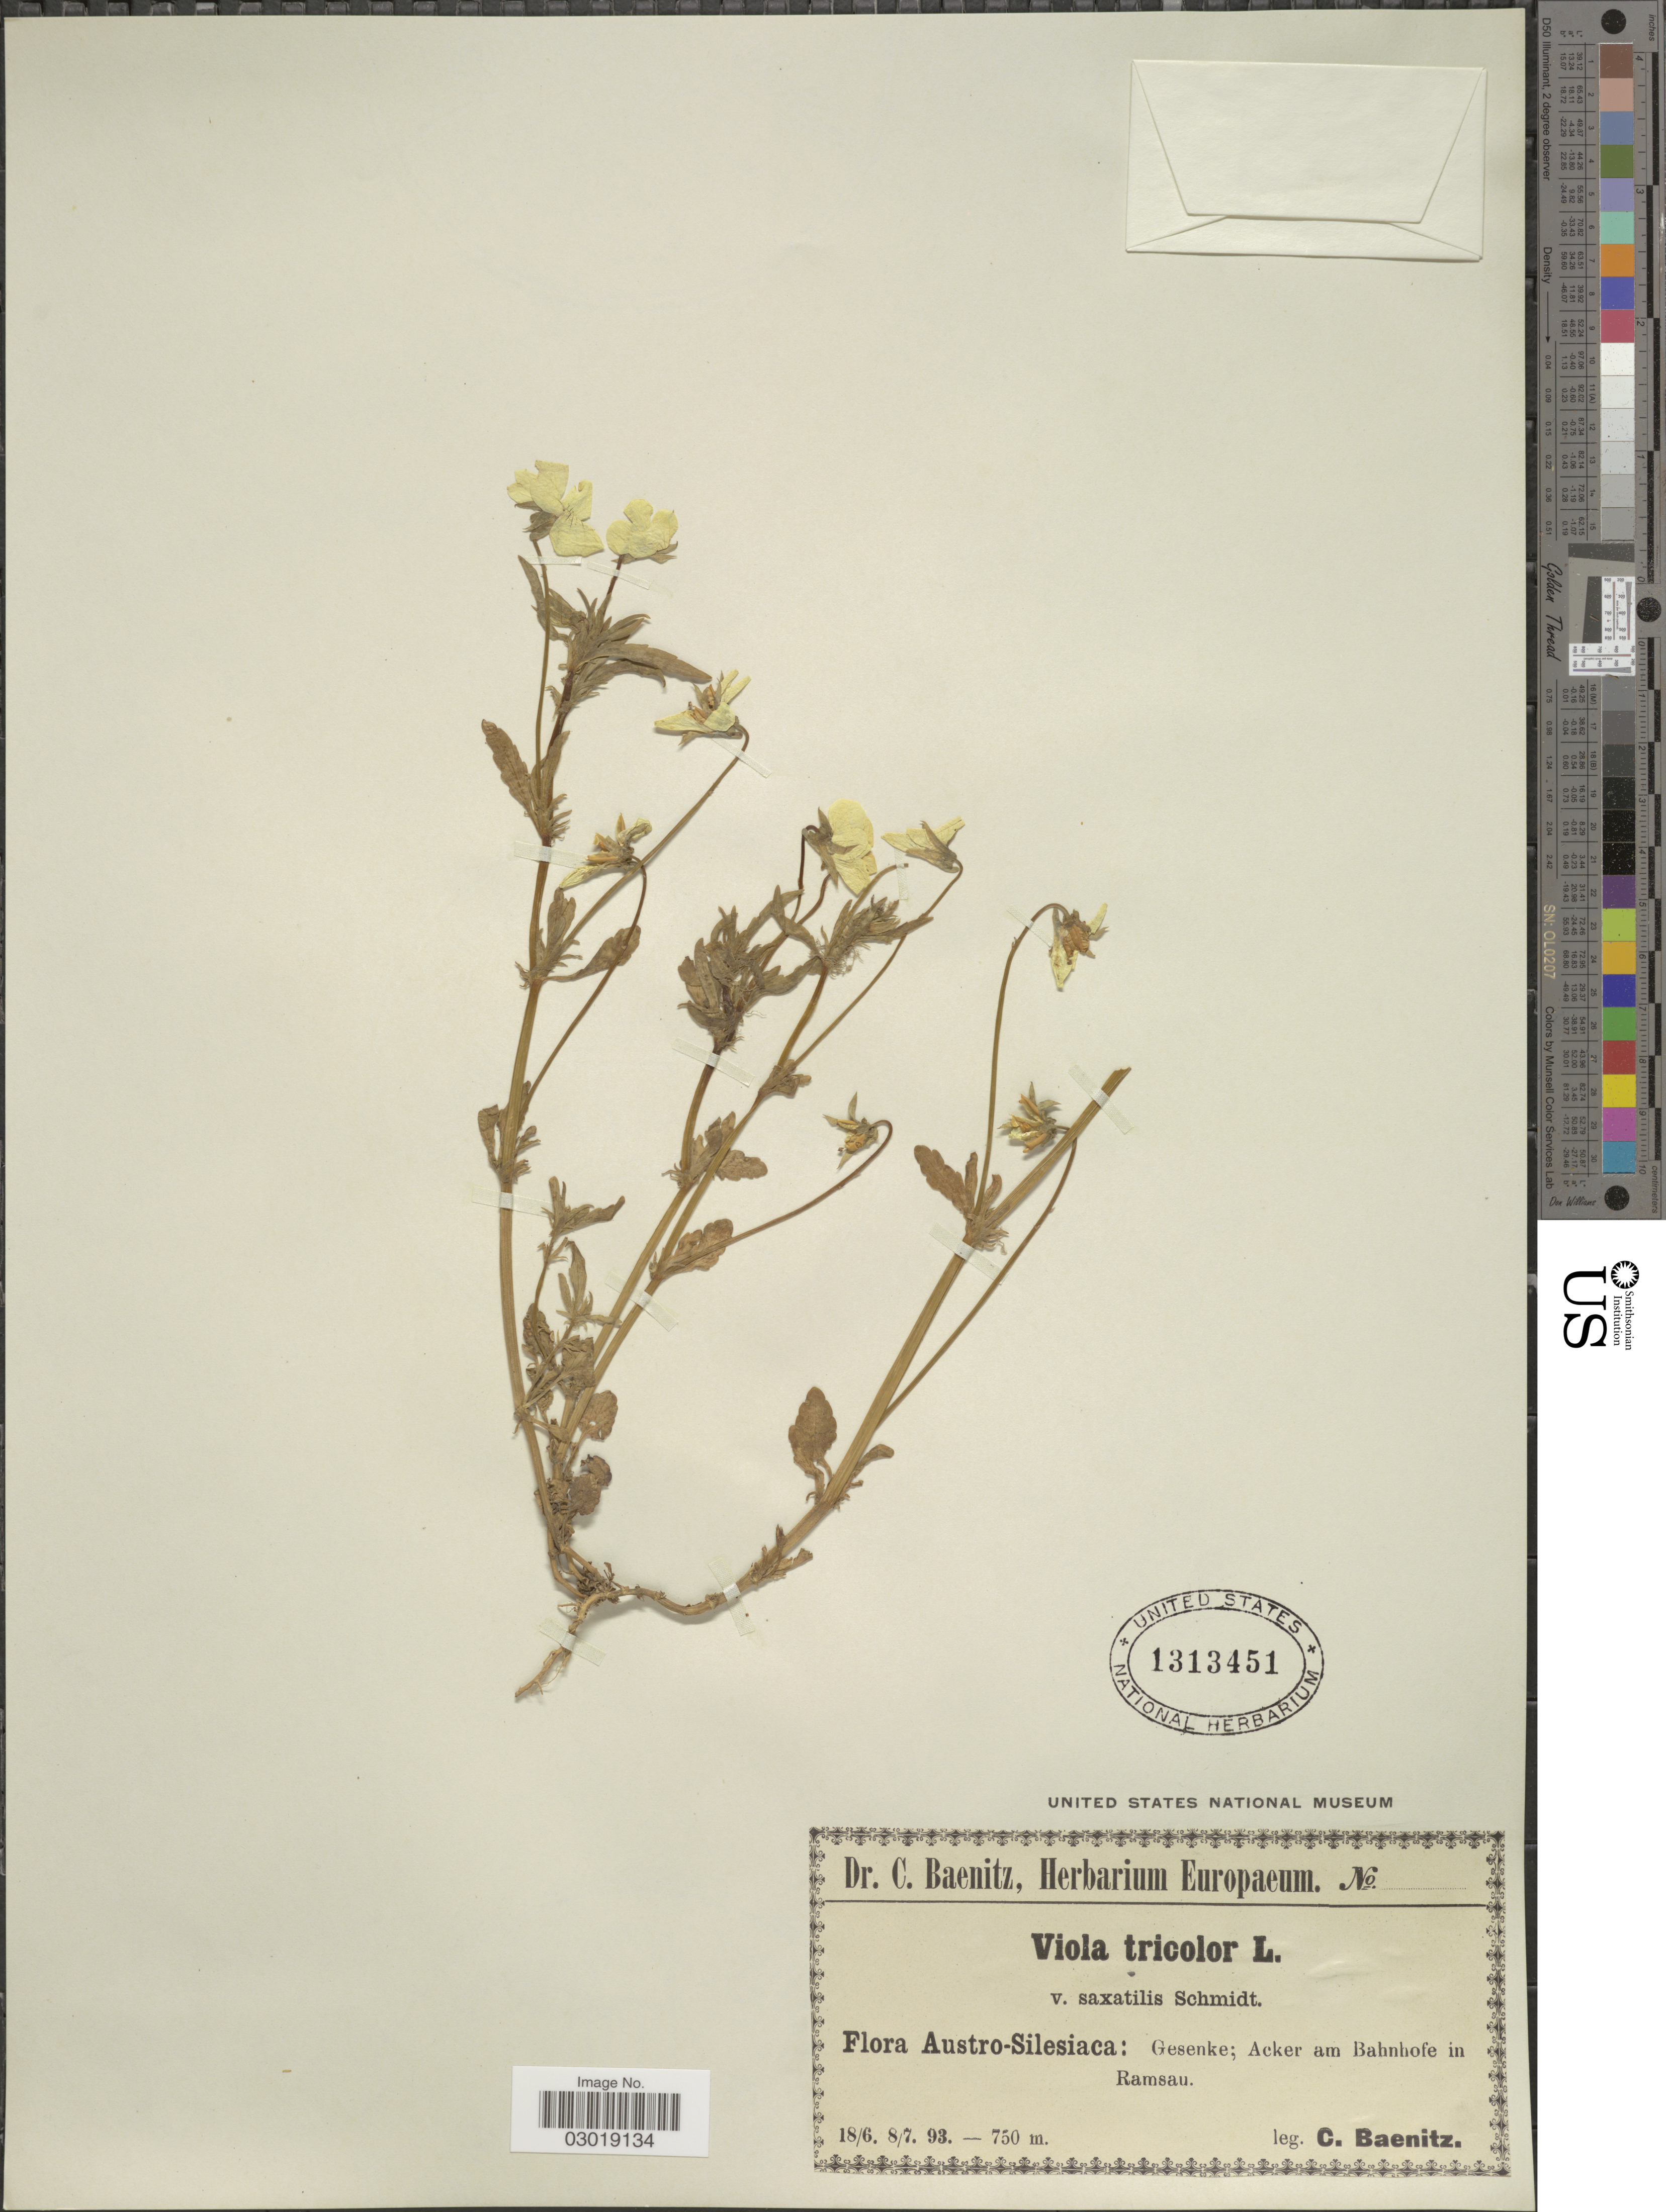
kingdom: Plantae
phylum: Tracheophyta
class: Magnoliopsida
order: Malpighiales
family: Violaceae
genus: Viola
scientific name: Viola tricolor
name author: L.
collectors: C. G. Baenitz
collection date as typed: Transcribed d/m/y: 18/6/93 to 8/7/93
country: Czechia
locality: Austro-Silesiaca: Gesenke; Acker am Bahnhofe in Ramsau.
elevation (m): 750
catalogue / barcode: US 1313451